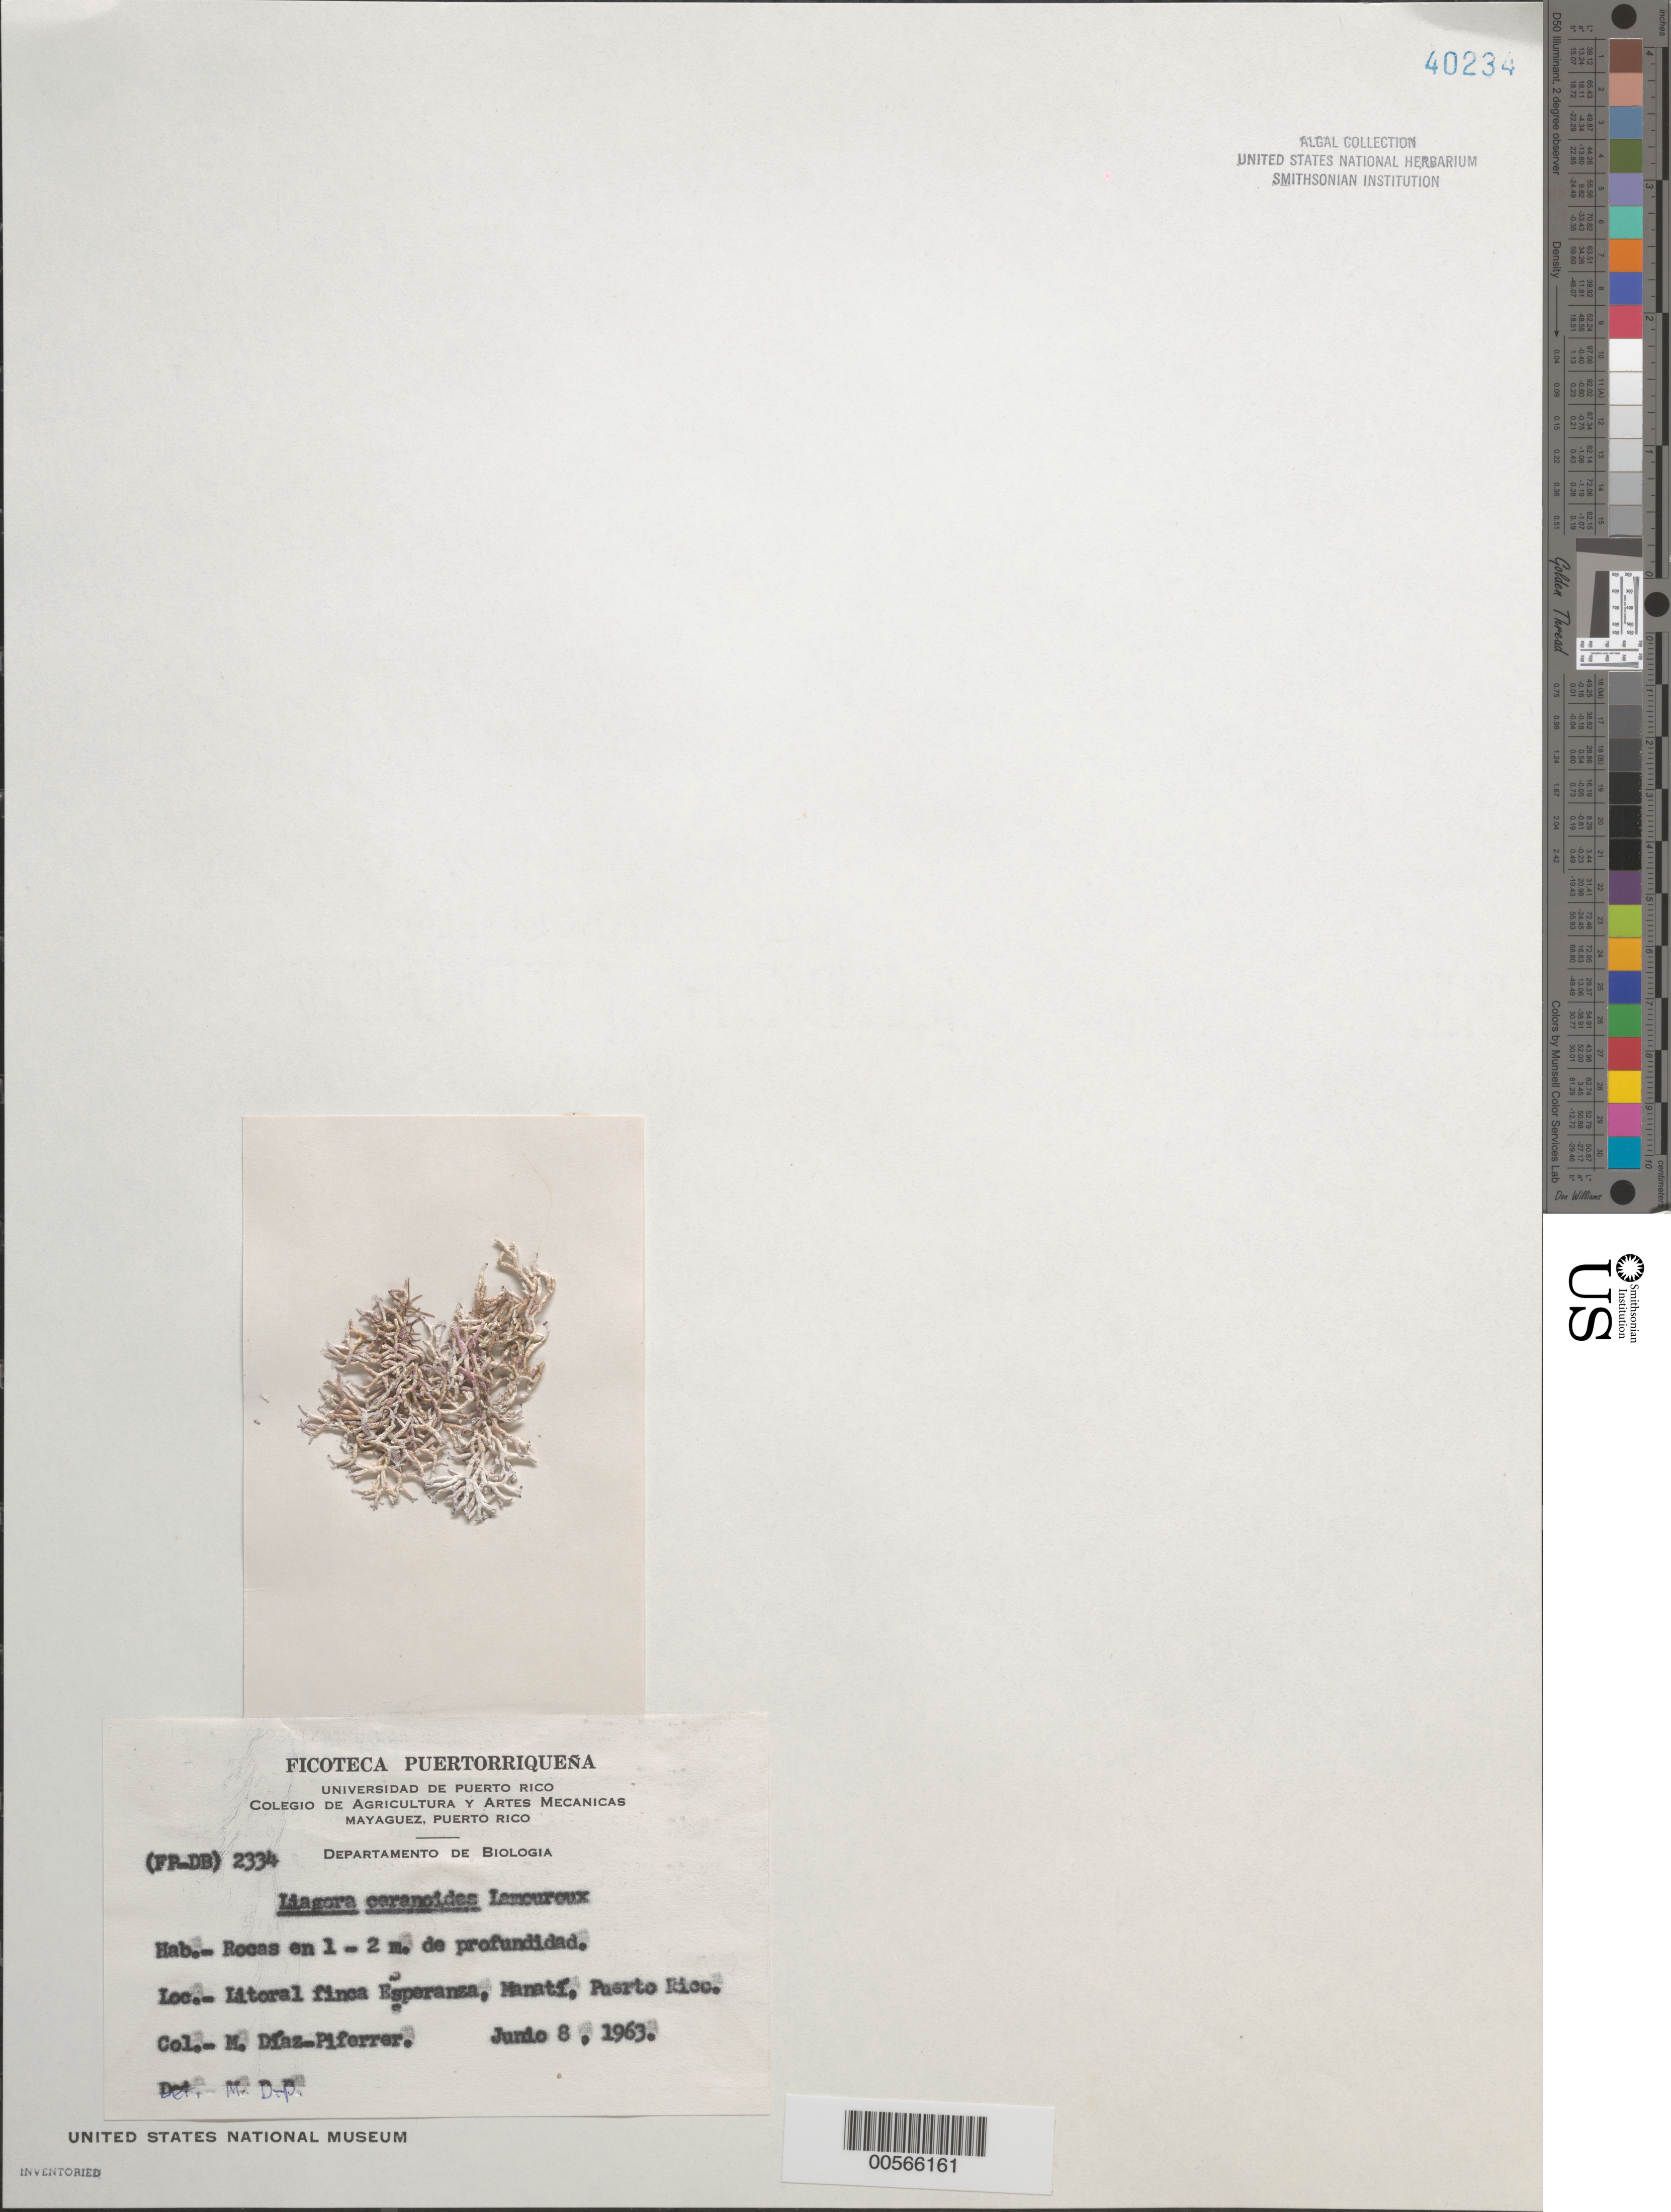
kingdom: Plantae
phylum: Rhodophyta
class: Florideophyceae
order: Nemaliales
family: Liagoraceae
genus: Liagora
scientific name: Liagora ceranoides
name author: J.V.Lamouroux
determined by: Diaz-Piferrer, M.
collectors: M. Diaz-Piferrer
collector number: (fp-db) 2334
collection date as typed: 08 Jun 1963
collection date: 1963-06-08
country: Puerto Rico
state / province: Manati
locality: Esperanza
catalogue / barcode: US 40234